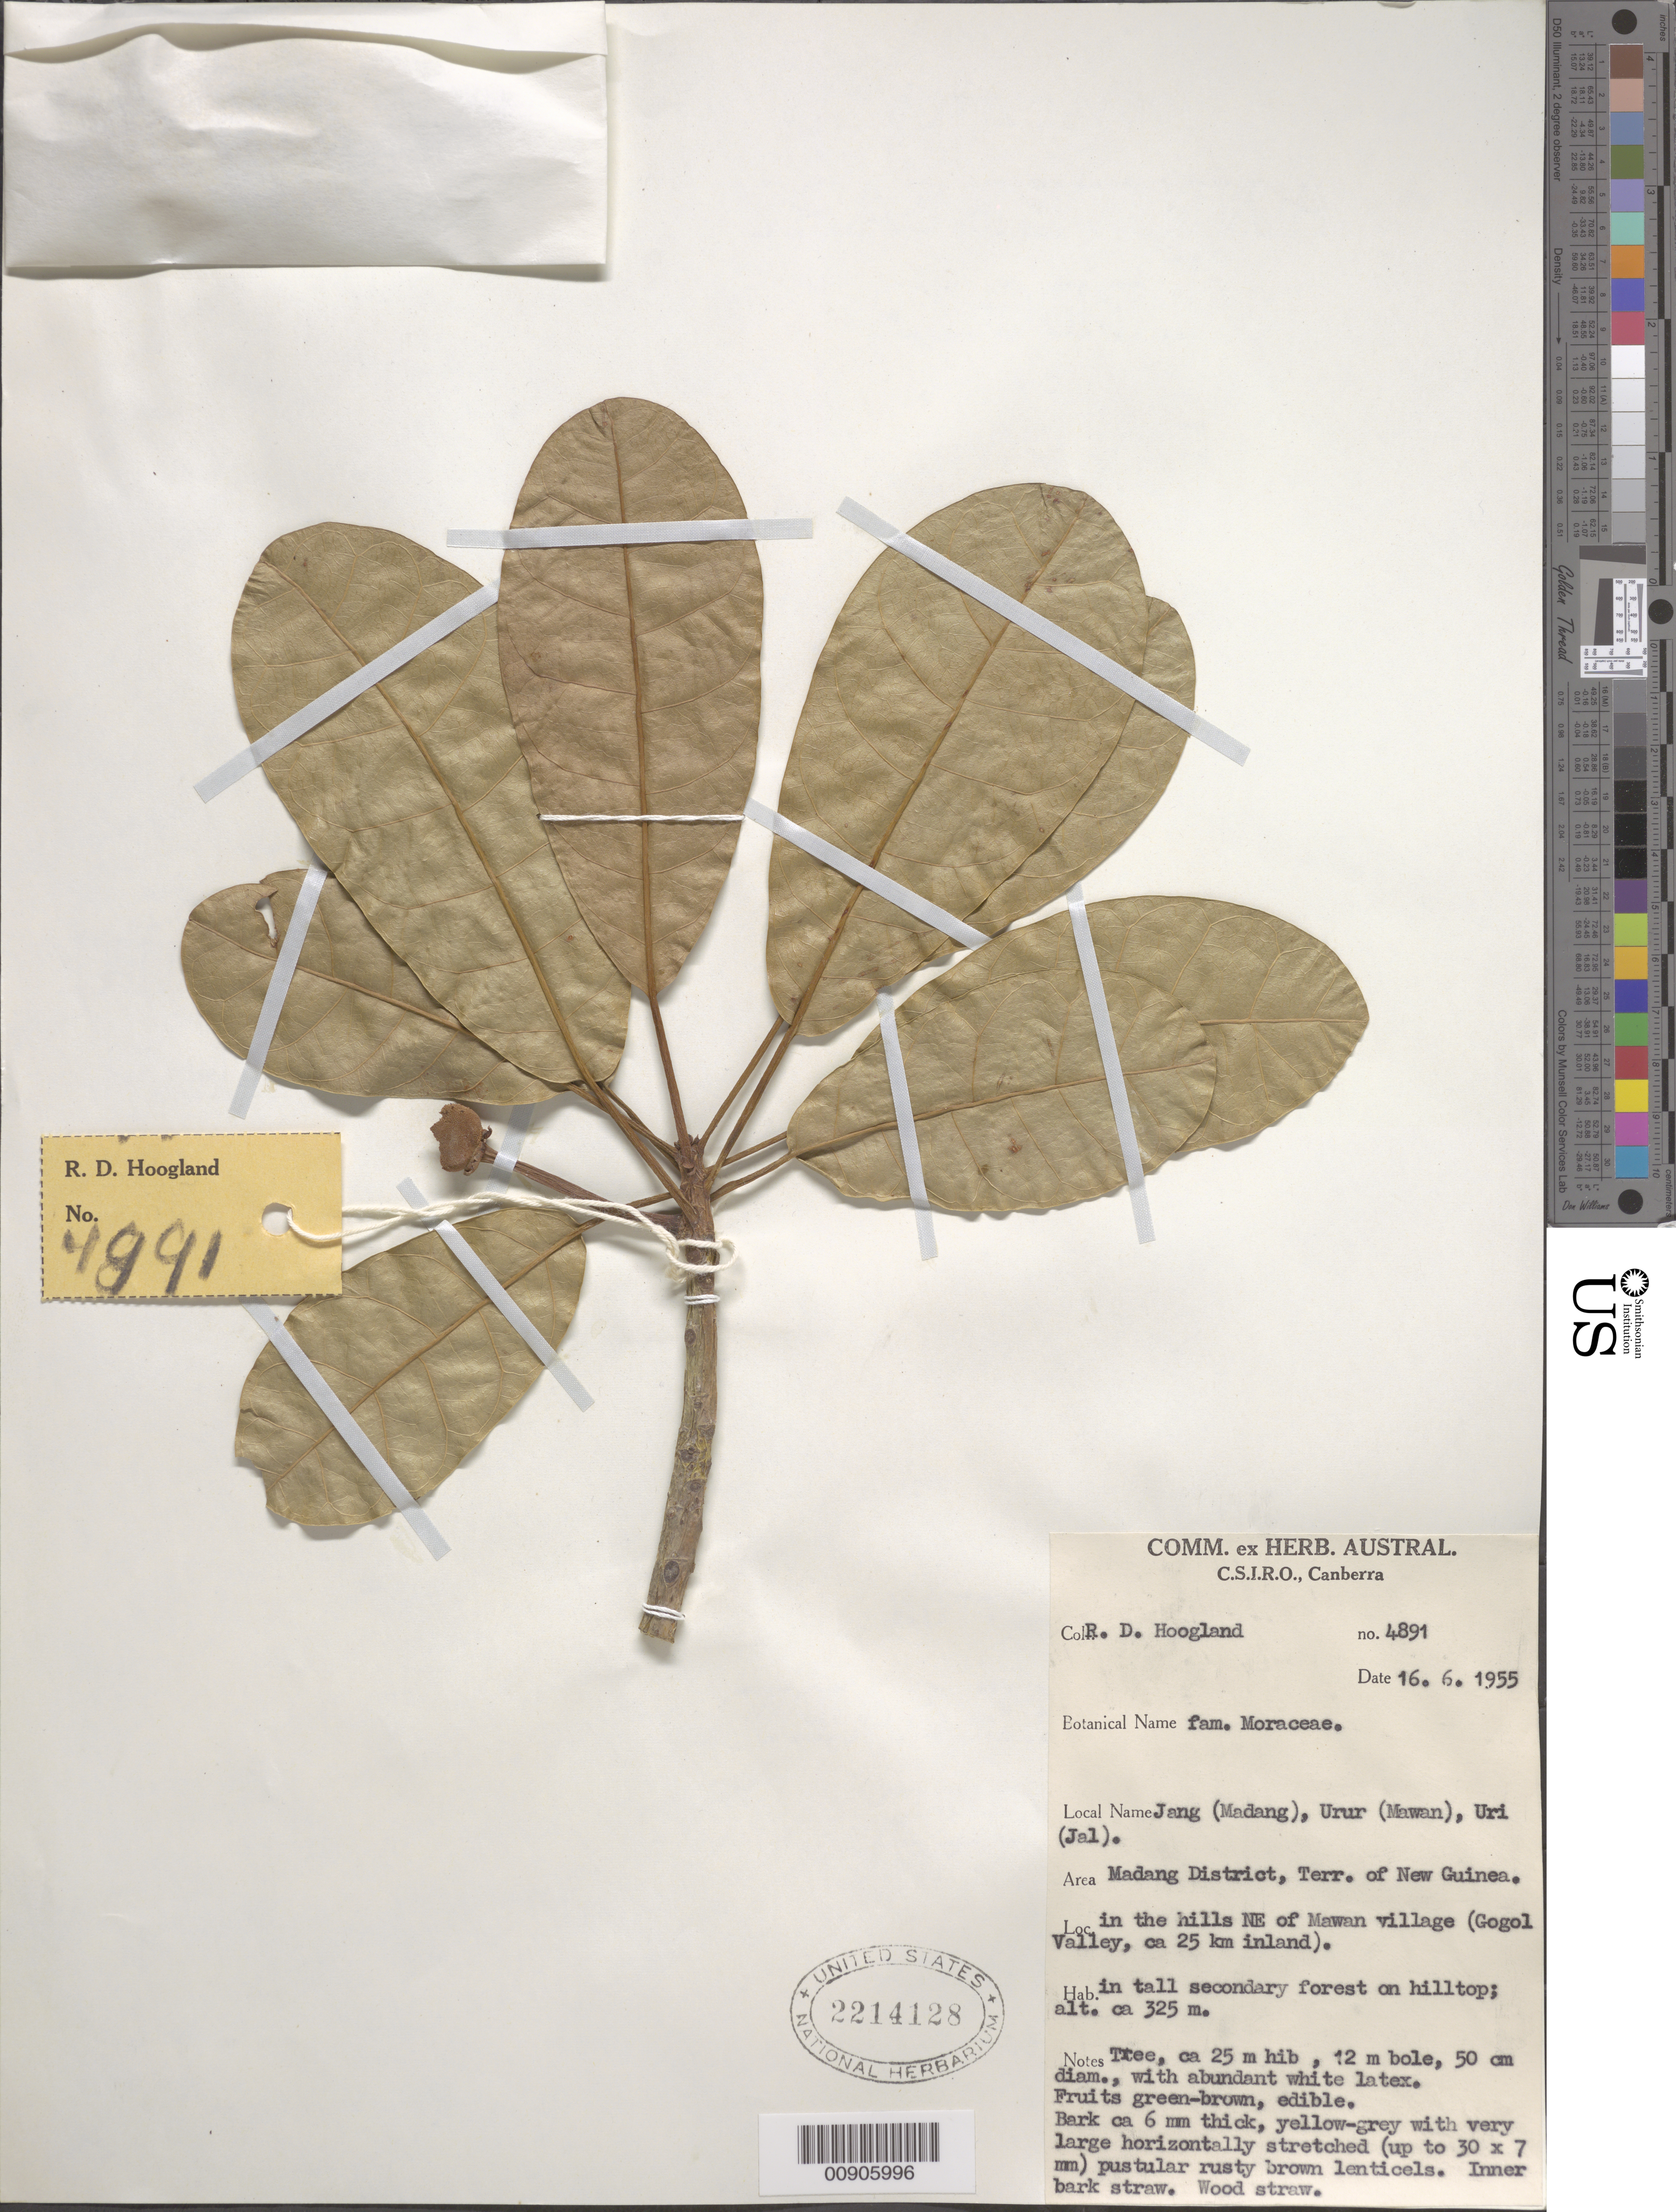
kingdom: Plantae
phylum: Tracheophyta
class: Magnoliopsida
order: Rosales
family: Moraceae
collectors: R. D. Hoogland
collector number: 4891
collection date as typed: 16 Jun 1955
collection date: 1955-06-16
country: Papua New Guinea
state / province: Madang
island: New Guinea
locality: in the hills NE of Mawan Village (Gogol Valley, ca 25 km inland).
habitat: in tall secondary forest on hilltop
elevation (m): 325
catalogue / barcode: US 2214128